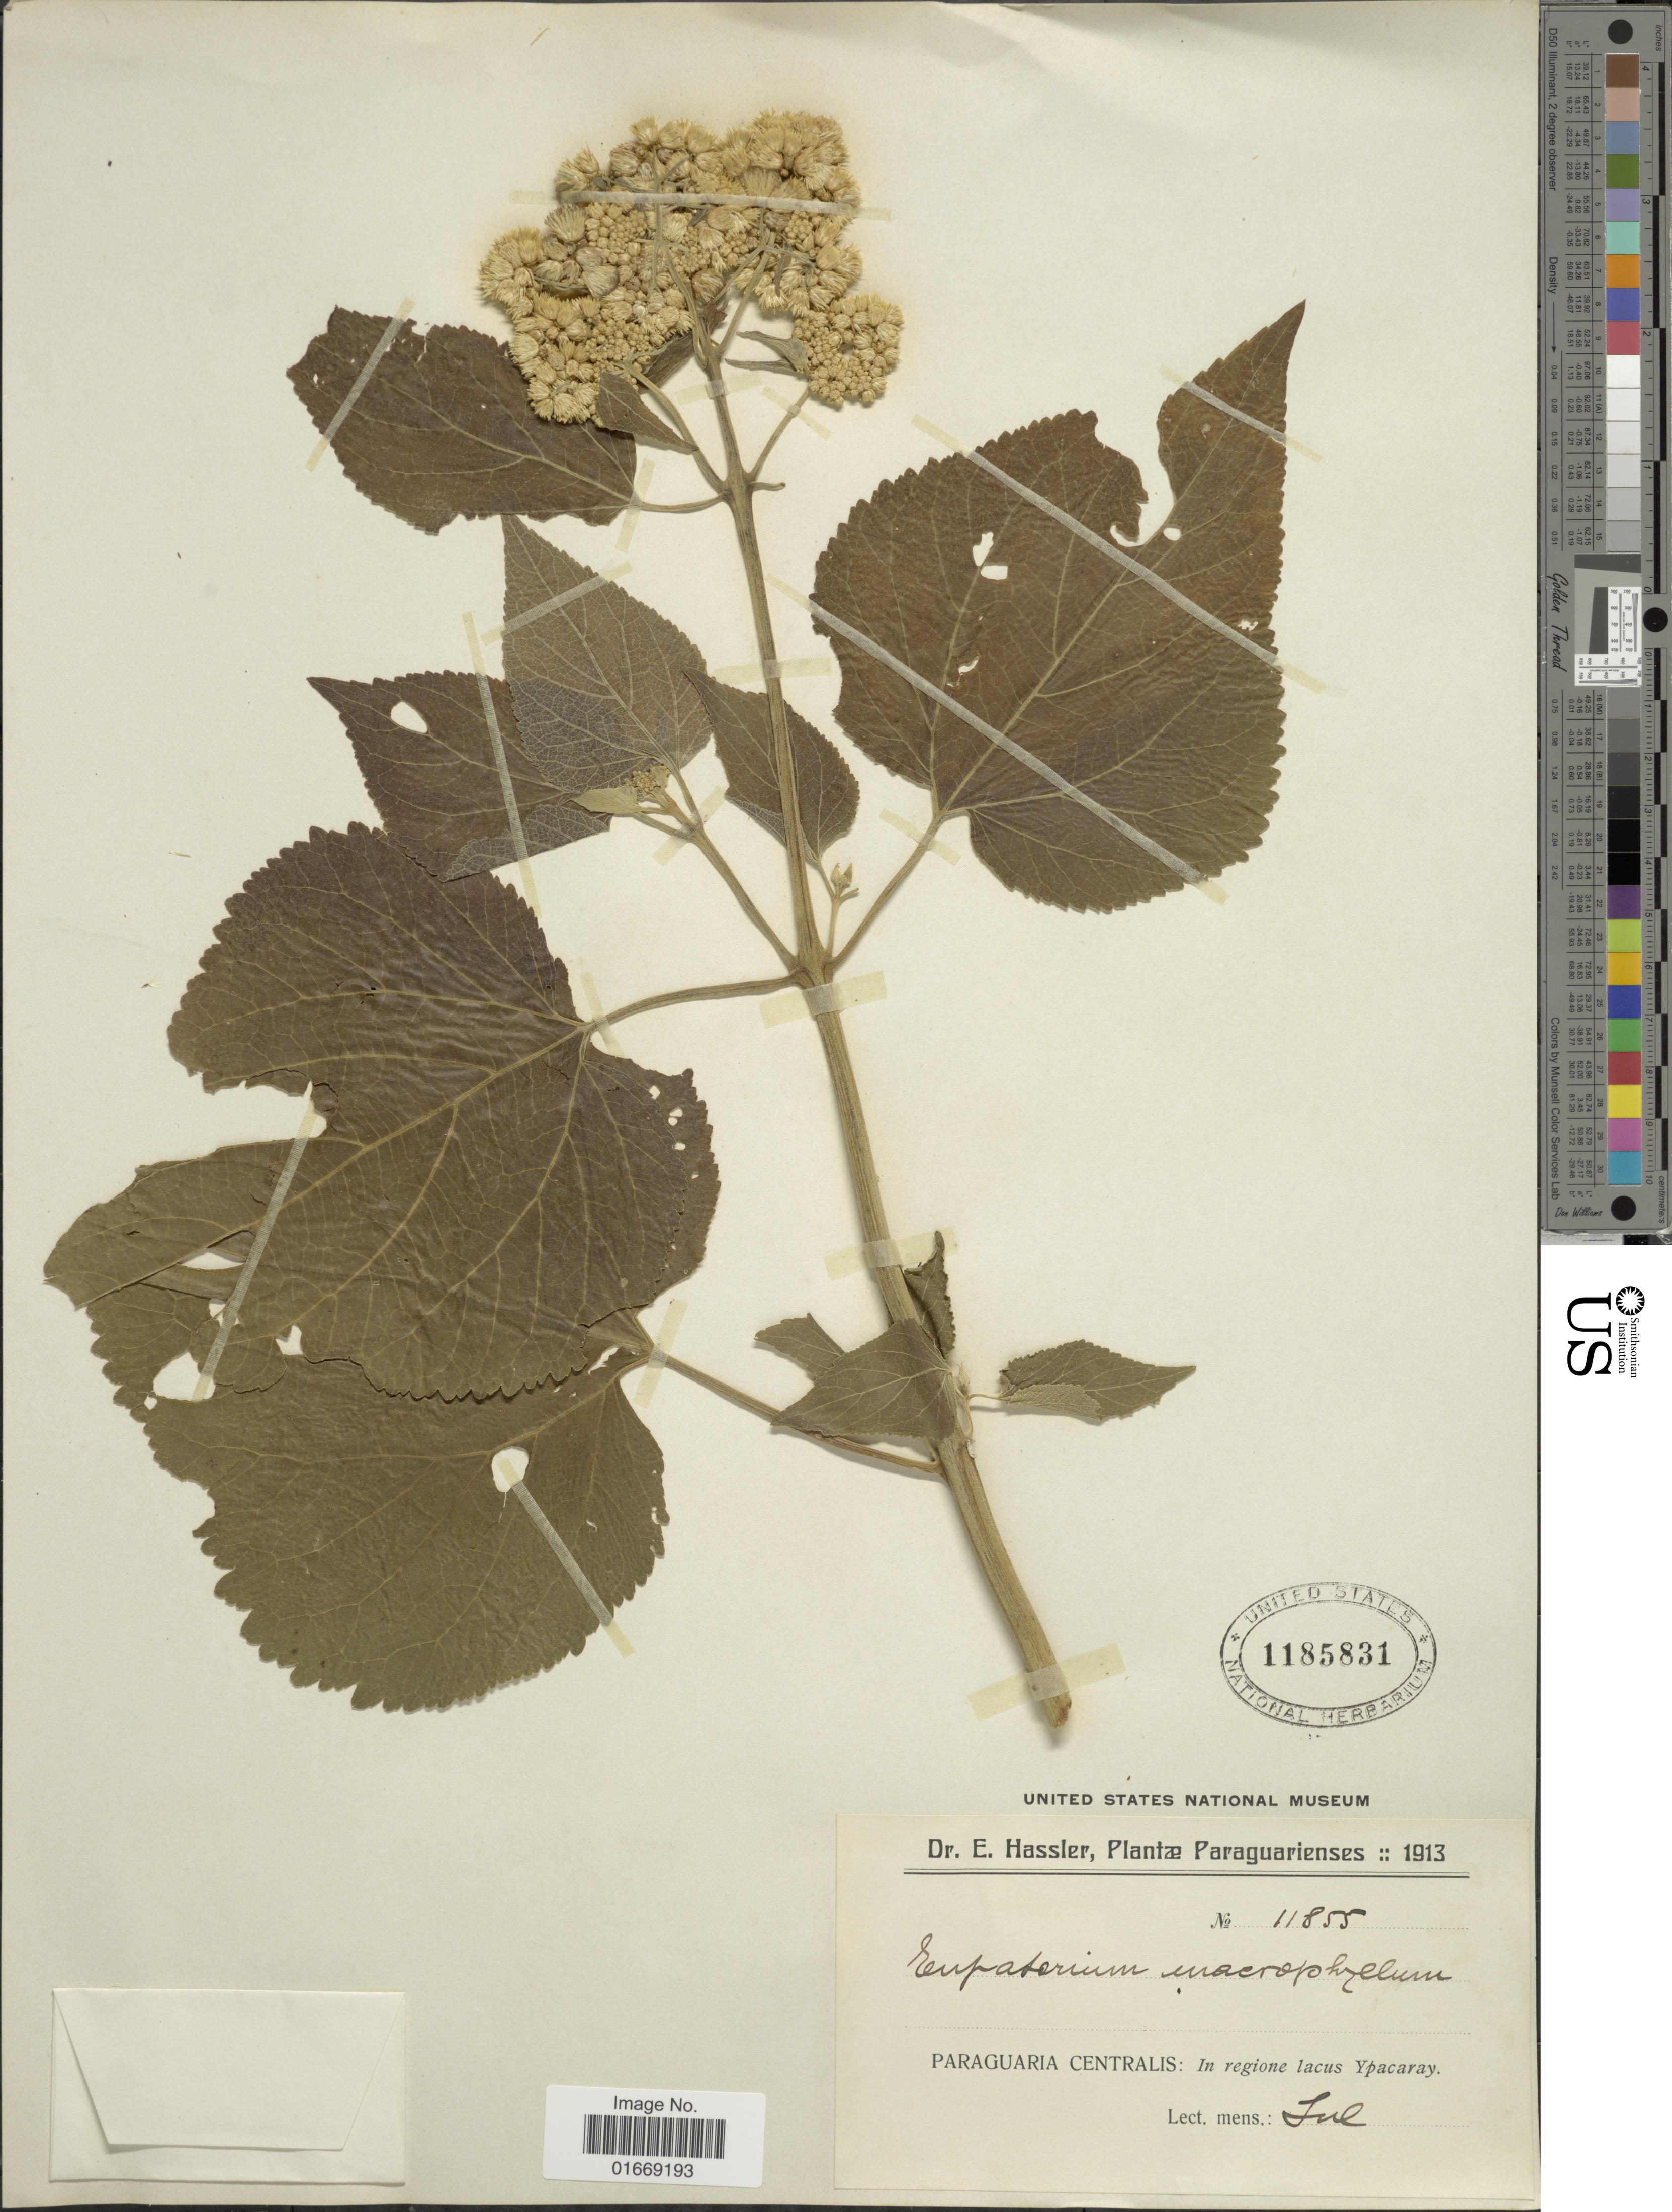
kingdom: Plantae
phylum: Tracheophyta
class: Magnoliopsida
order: Asterales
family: Asteraceae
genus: Hebeclinium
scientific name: Hebeclinium macrophyllum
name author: (L.) DC.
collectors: E. Hassler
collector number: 11855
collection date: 1913-07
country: Paraguay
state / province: Central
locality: Paraguaria Centralis: In regione lacus Ypacaray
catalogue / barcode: US 1185831